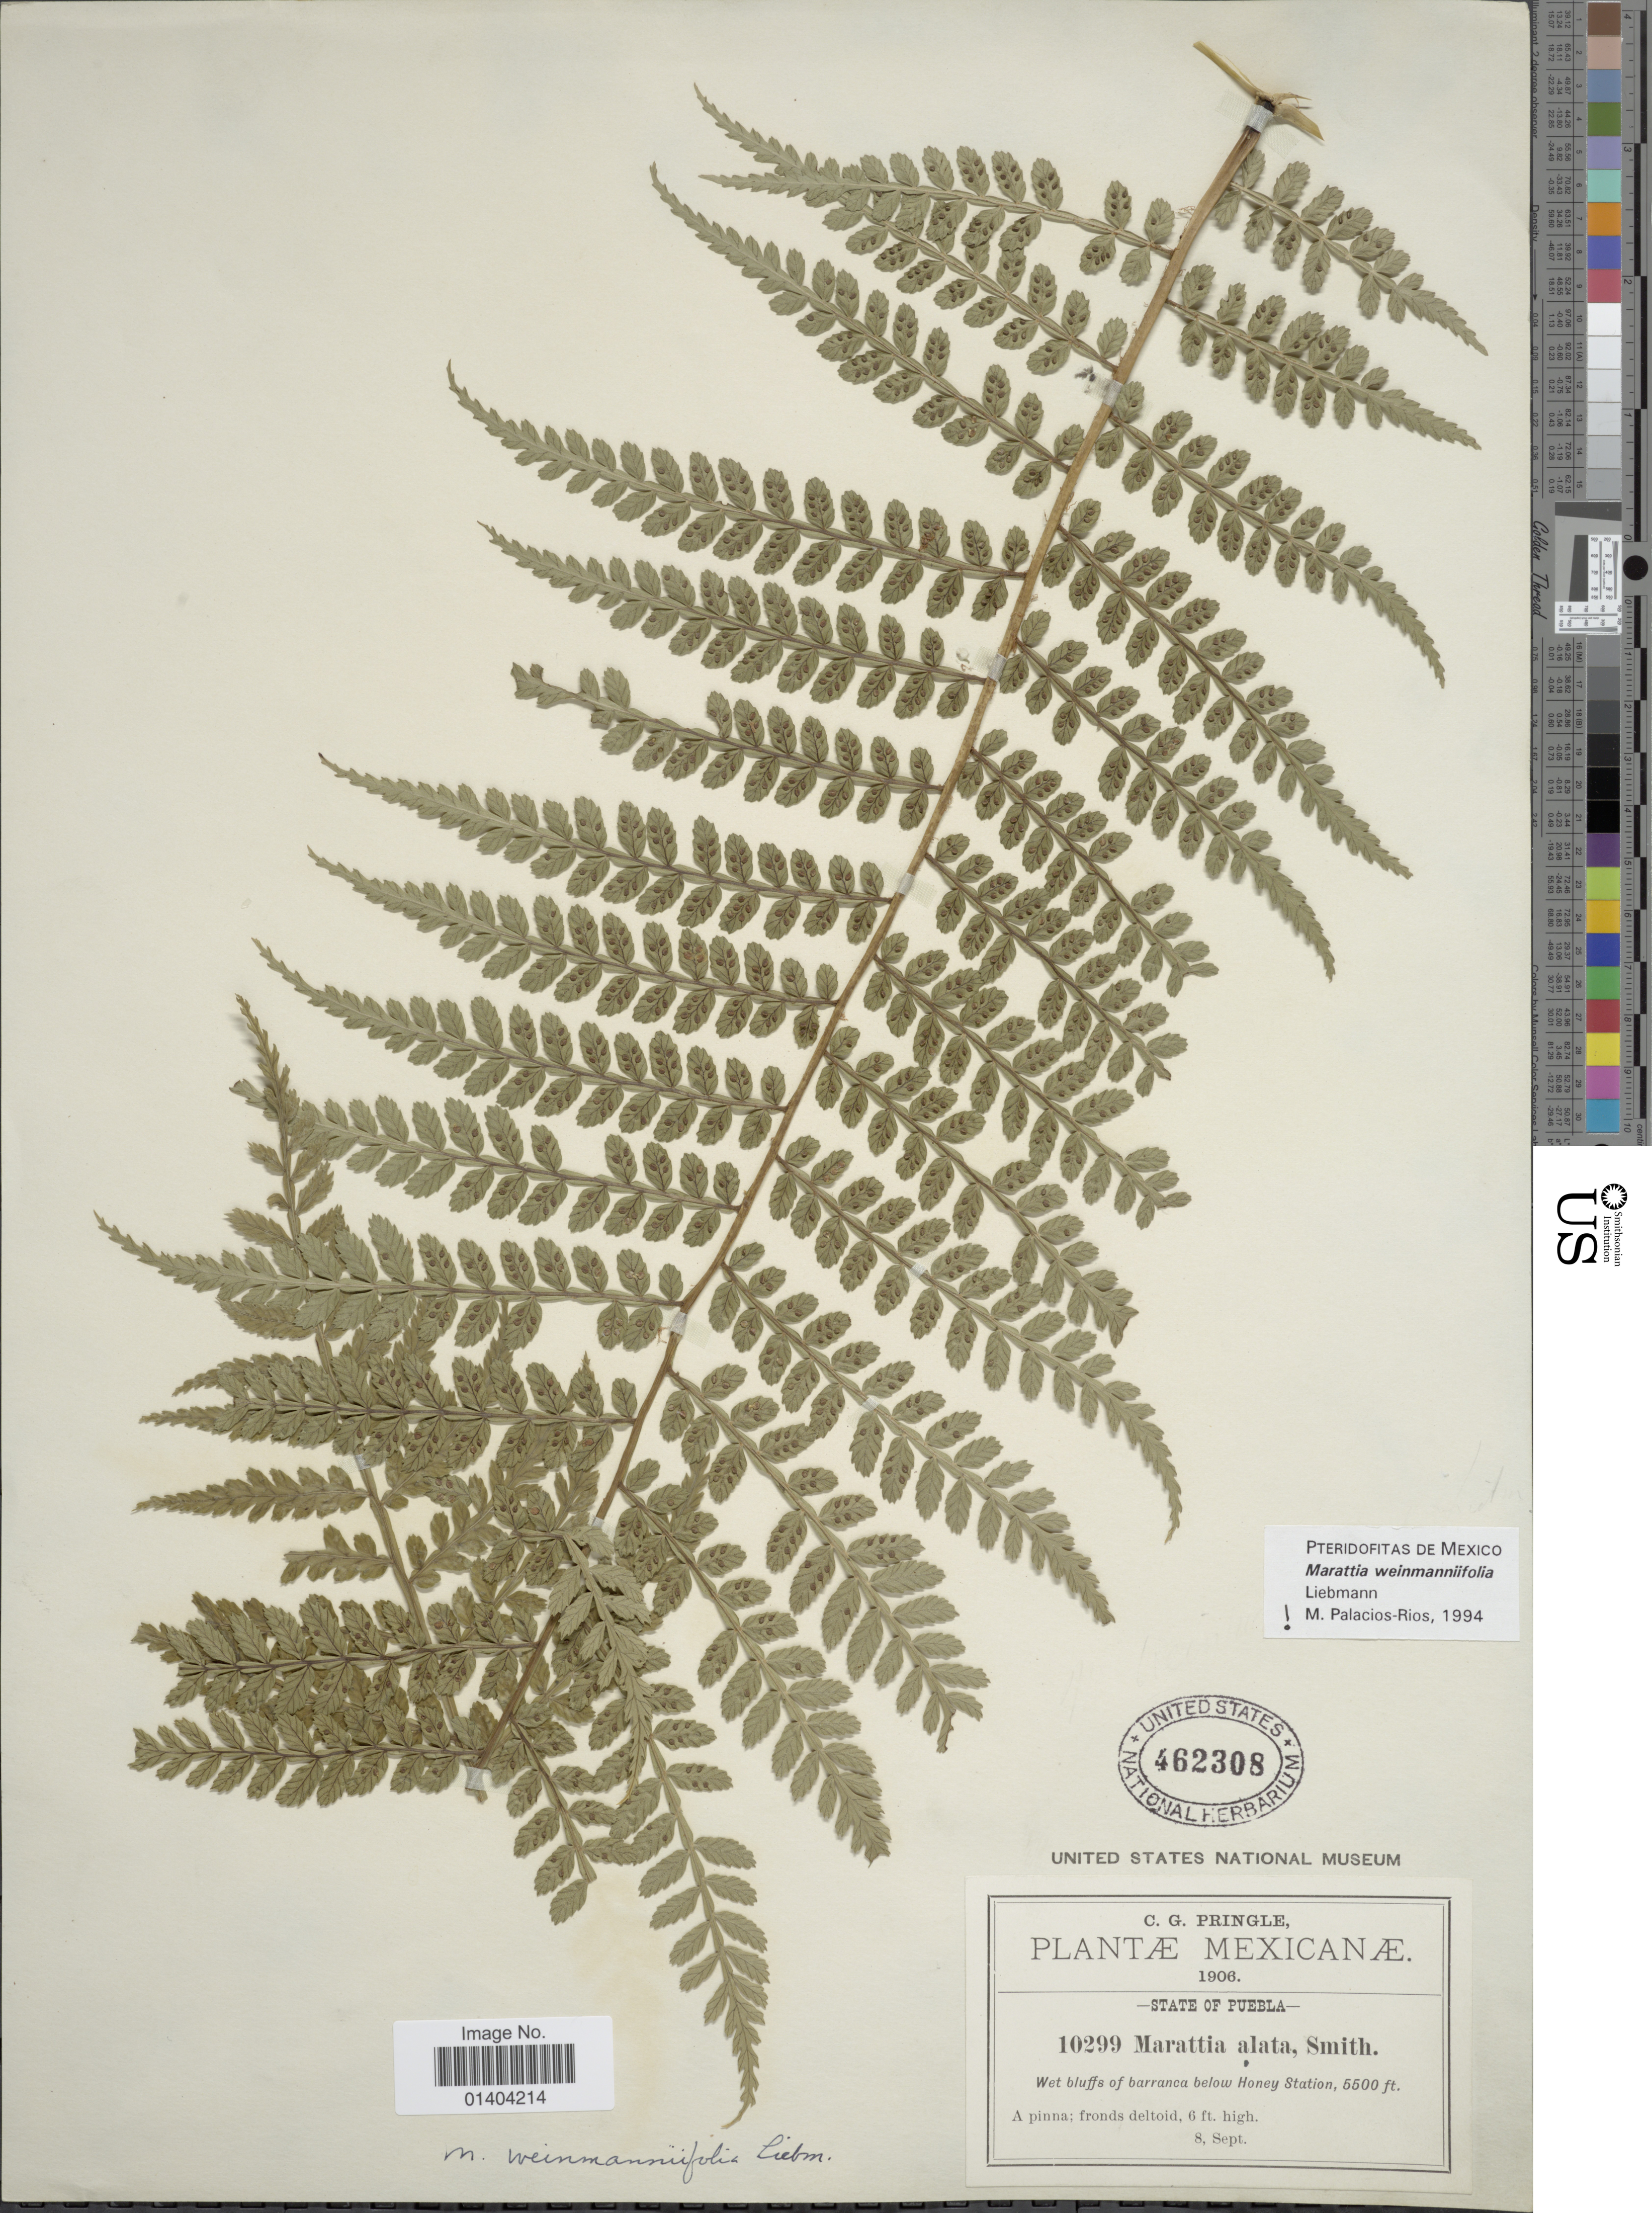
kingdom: Plantae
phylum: Tracheophyta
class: Polypodiopsida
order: Marattiales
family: Marattiaceae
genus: Marattia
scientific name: Marattia weinmanniifolia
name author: Liebm.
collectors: C. G. Pringle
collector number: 10299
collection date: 1906-09-08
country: Mexico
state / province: Puebla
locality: State of Puebla below Honey Station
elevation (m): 1676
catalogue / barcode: US 462308